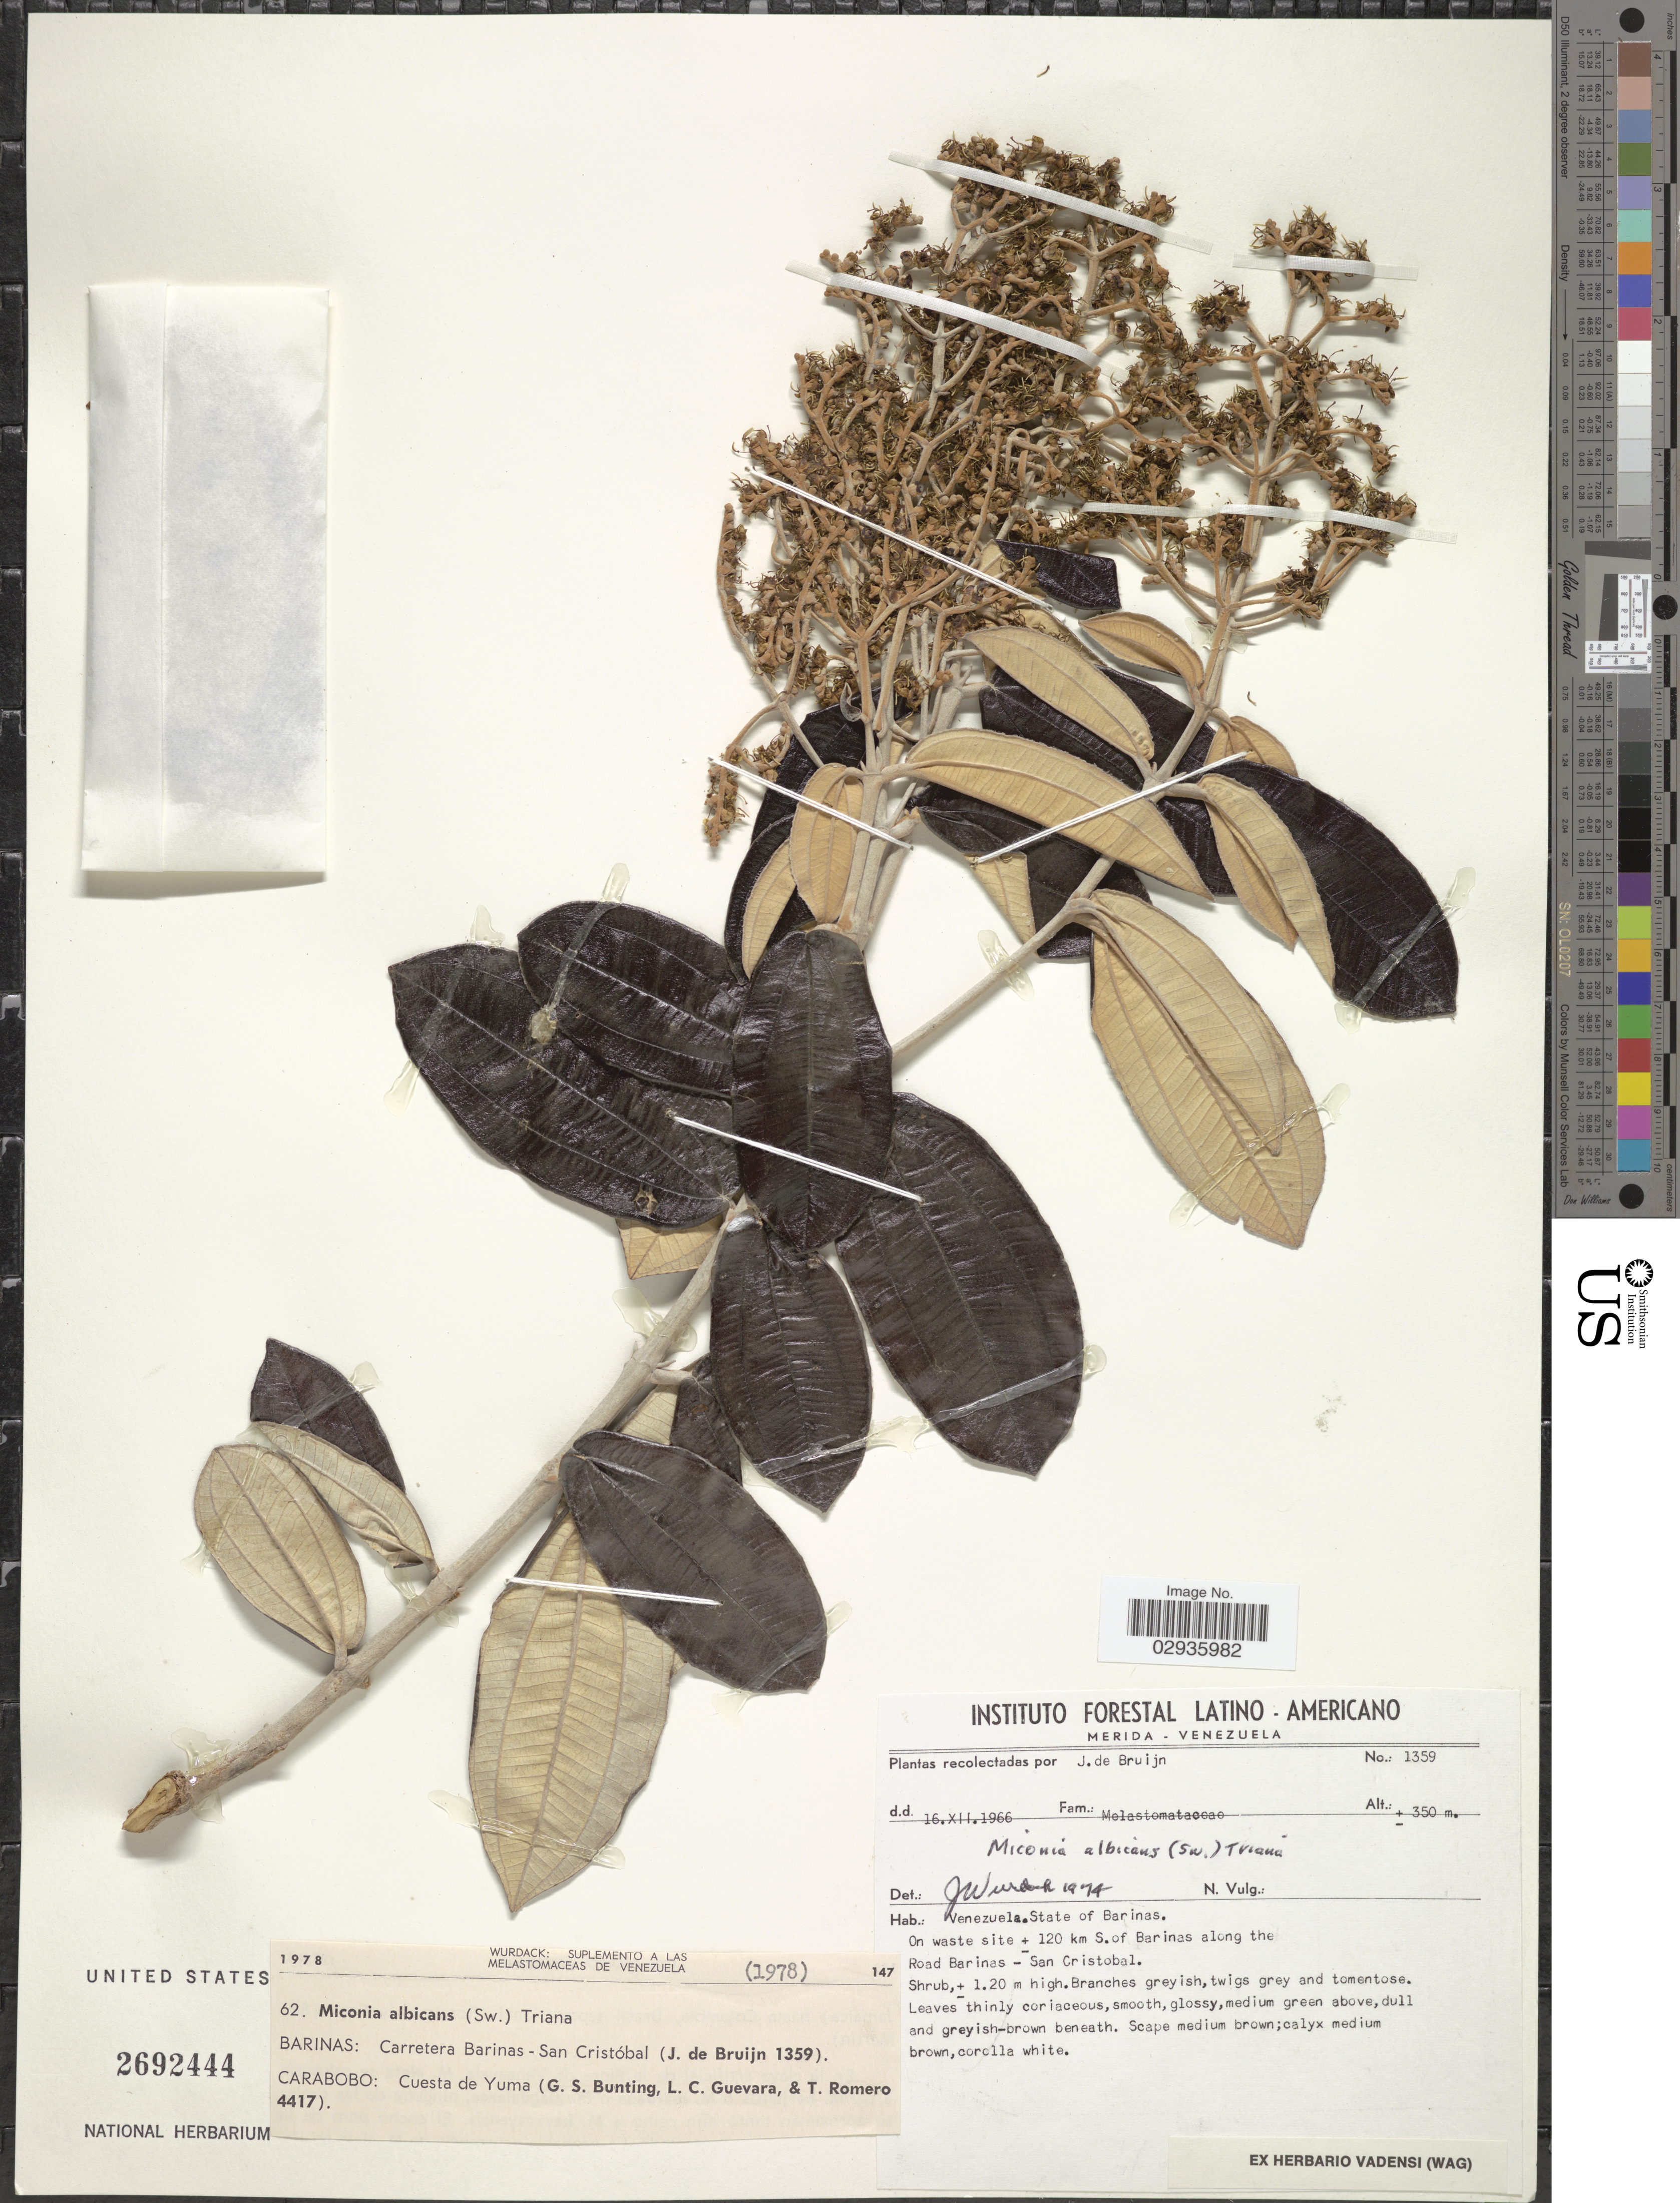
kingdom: Plantae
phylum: Tracheophyta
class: Magnoliopsida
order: Myrtales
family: Melastomataceae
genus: Miconia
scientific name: Miconia albicans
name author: (Sw.) Steud.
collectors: J. Bruijn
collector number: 1359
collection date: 1966-12-16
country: Venezuela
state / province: Barinas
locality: On waste site ± 120 km. S. of Barinas along the Road Barinas - San Cristobal.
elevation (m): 350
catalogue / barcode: US 2692444